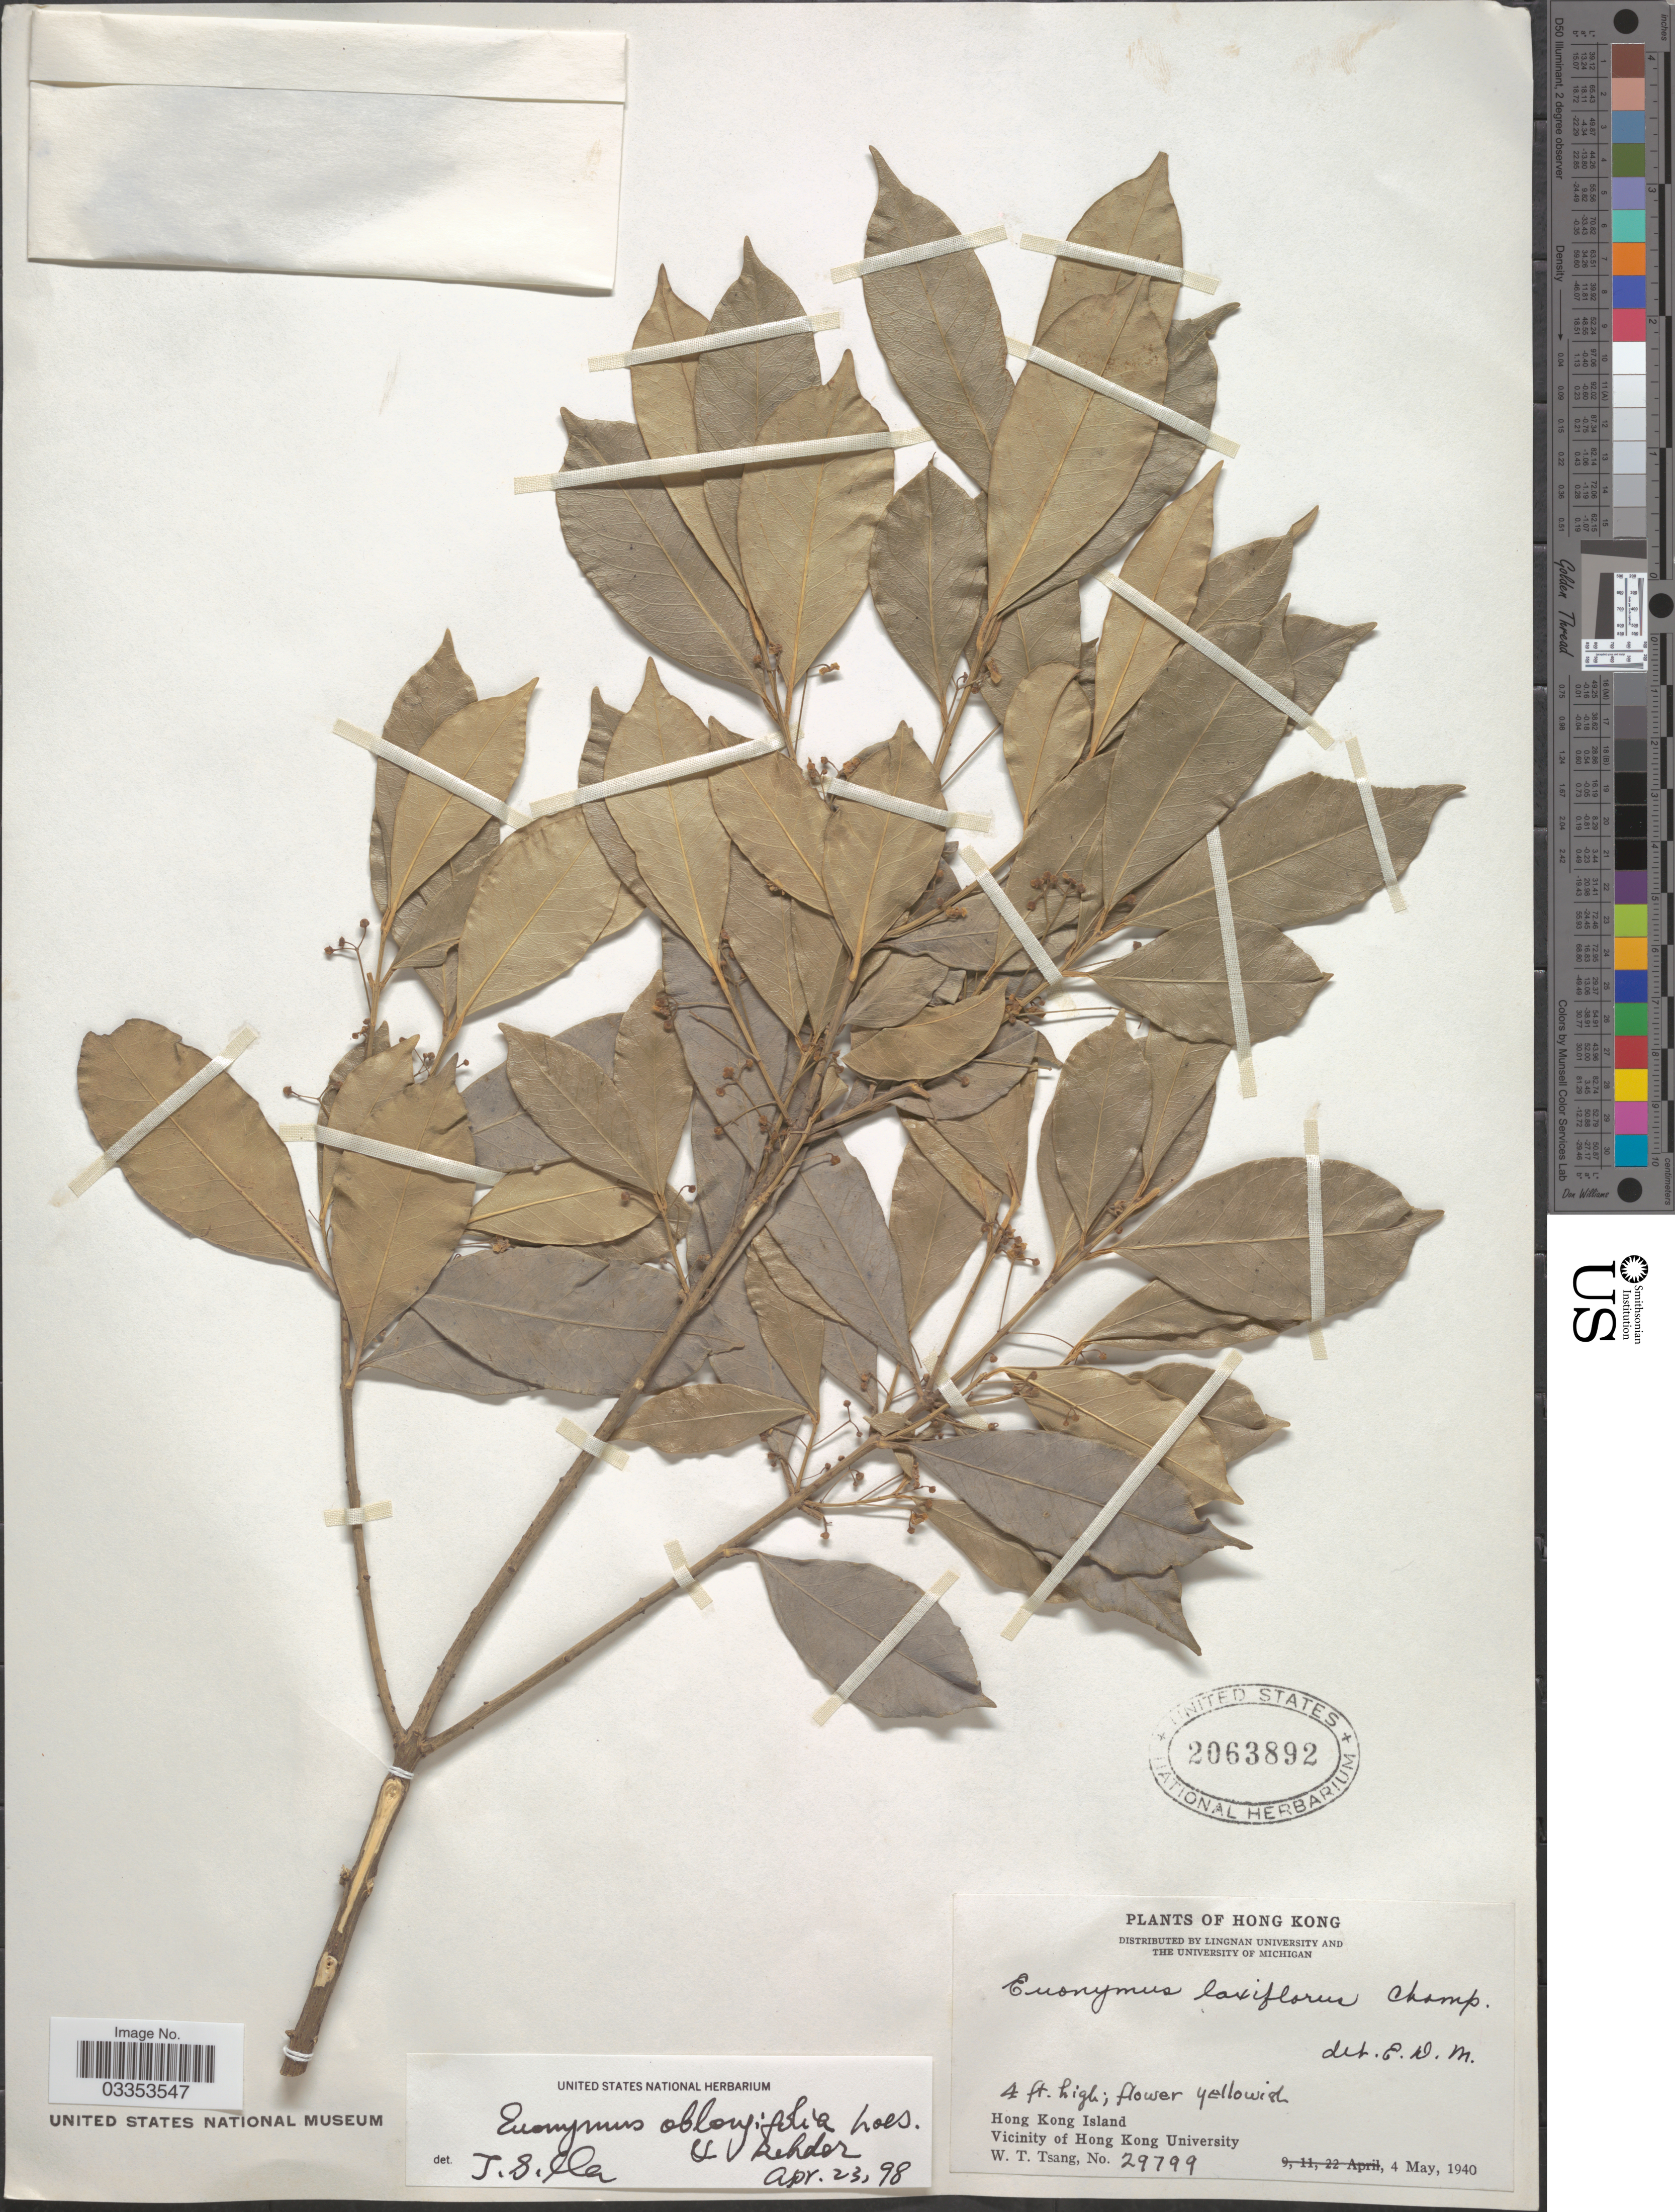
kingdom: Plantae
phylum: Tracheophyta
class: Magnoliopsida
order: Celastrales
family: Celastraceae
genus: Euonymus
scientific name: Euonymus oblongifolia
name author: Loes. & Rehder in Sarg.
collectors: W. T. Tsang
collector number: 29799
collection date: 1940-05-04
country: China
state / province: Hong Kong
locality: Hong Kong Island. Vicinity of Hong Kong University.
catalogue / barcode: US 2063892